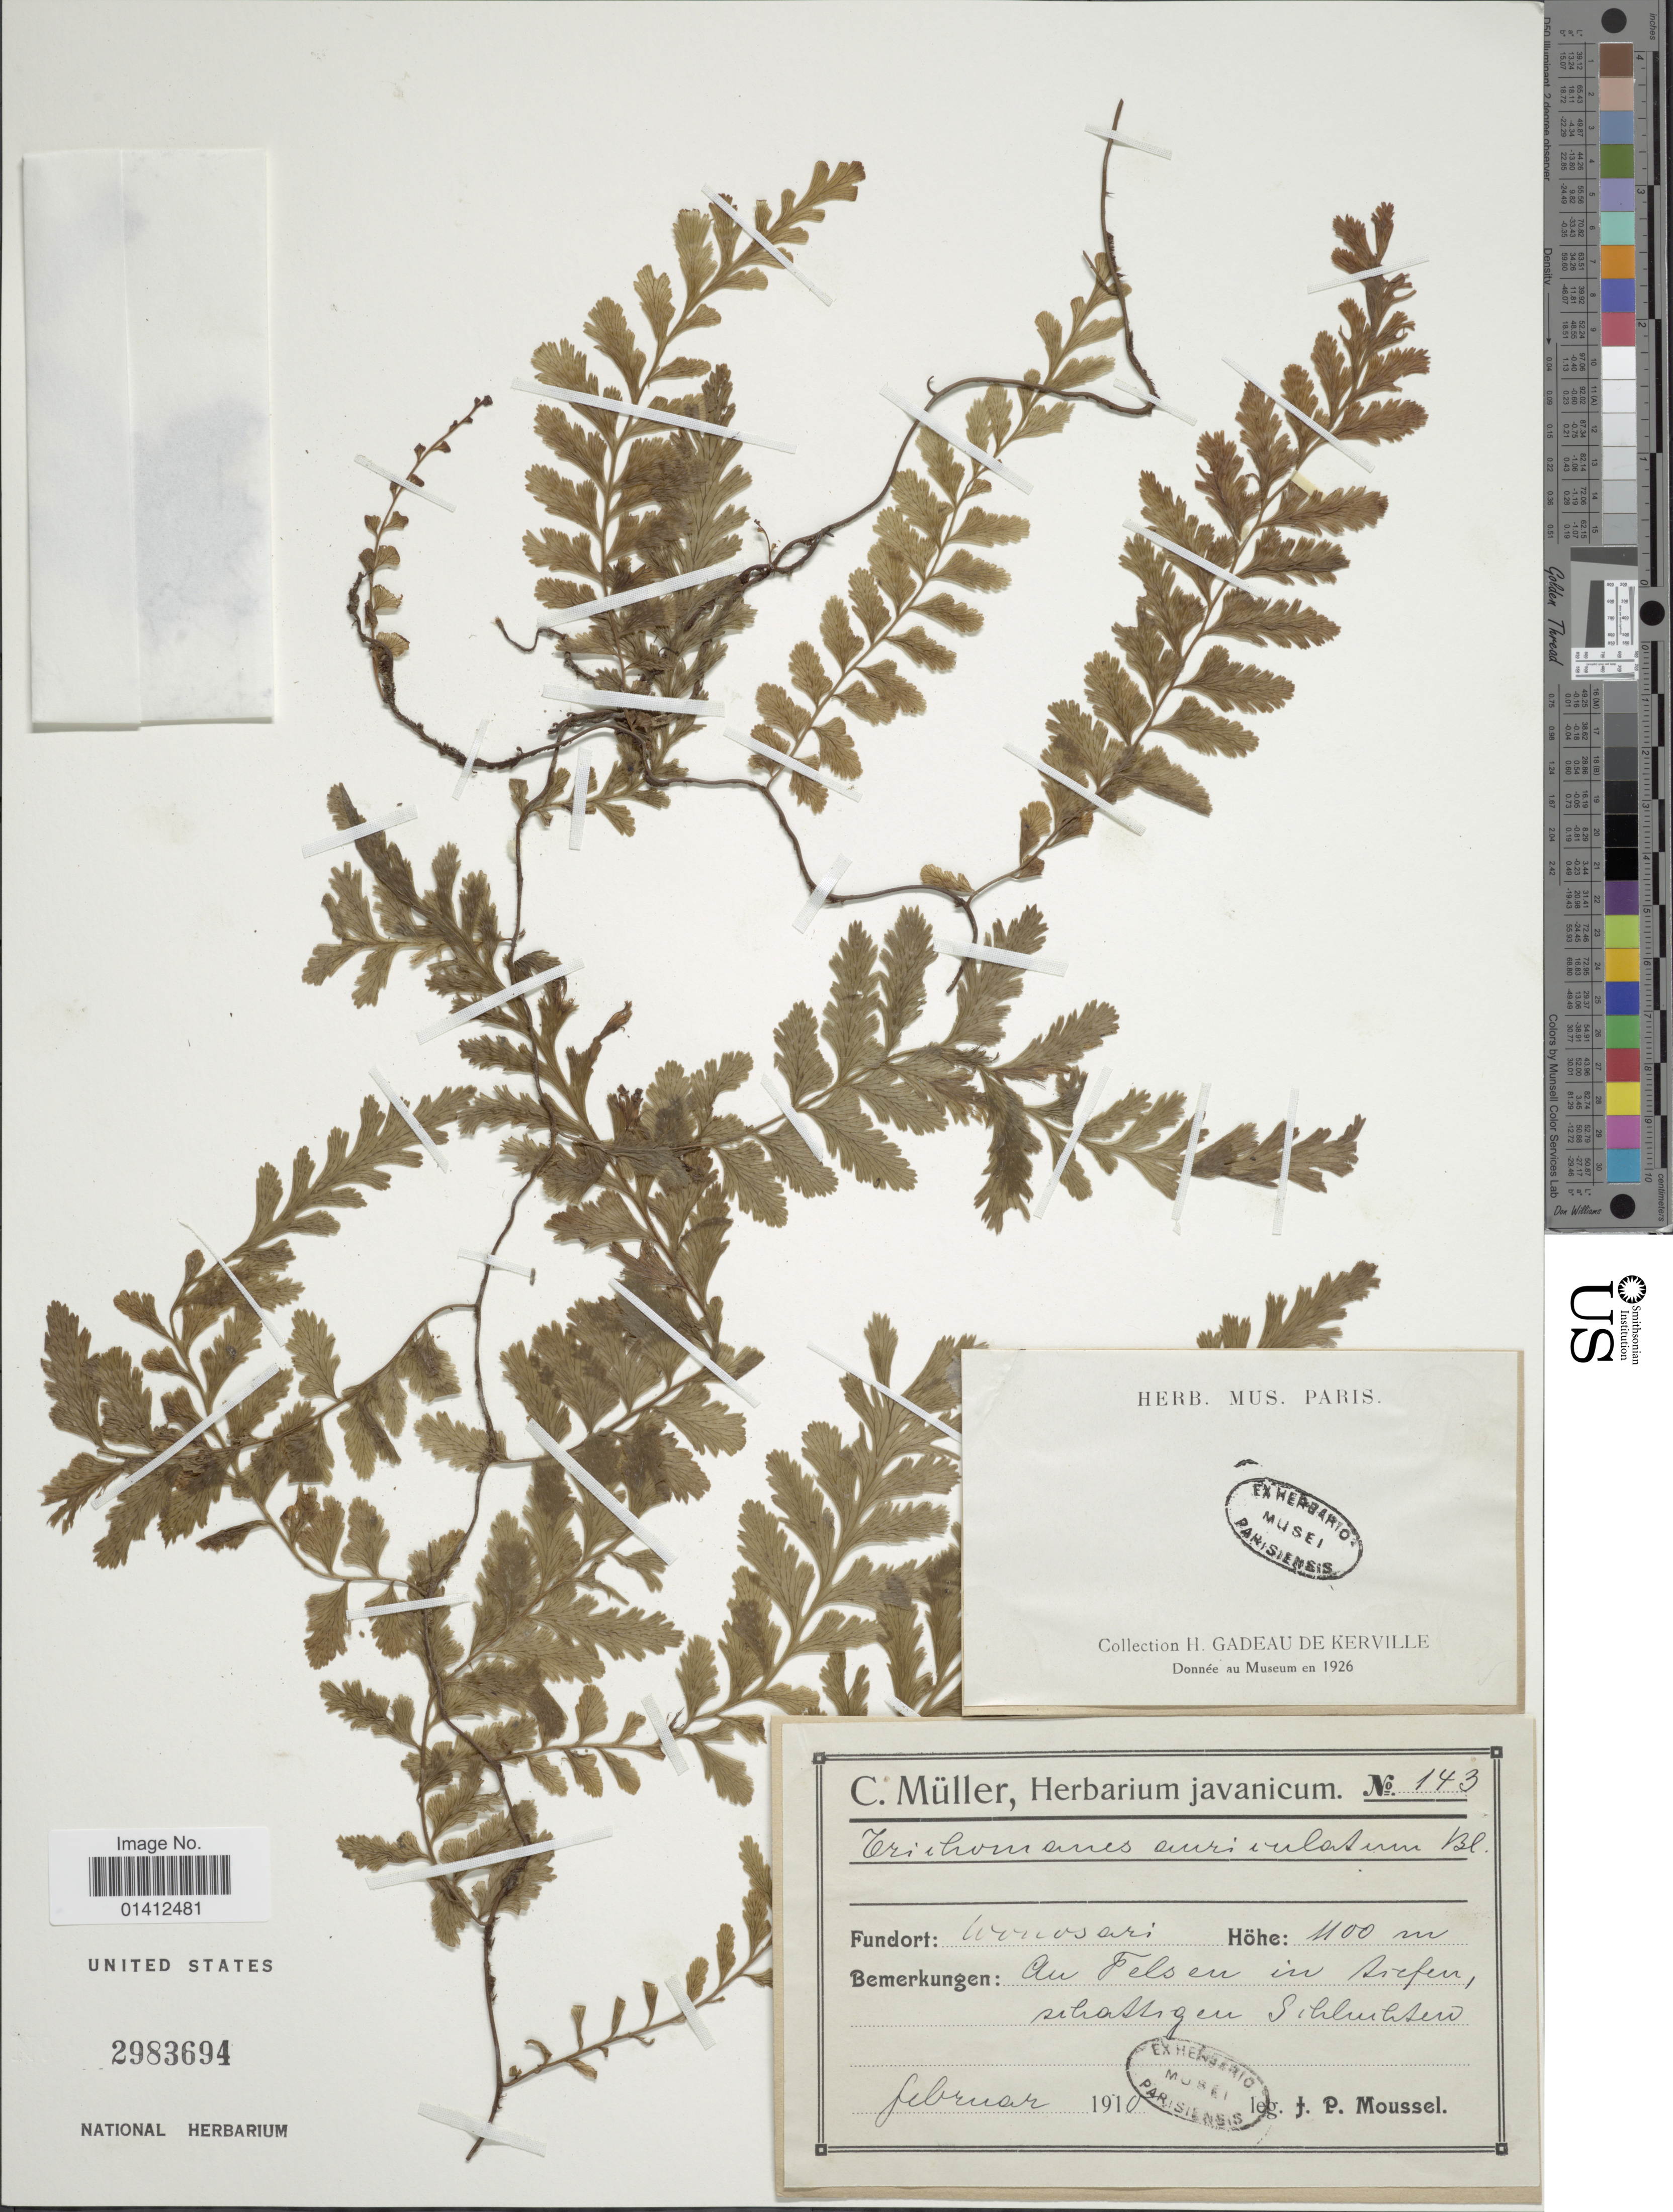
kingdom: Plantae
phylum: Tracheophyta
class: Polypodiopsida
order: Hymenophyllales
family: Hymenophyllaceae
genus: Vandenboschia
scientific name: Vandenboschia auriculata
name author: (Blume) Copel.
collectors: J. Mousset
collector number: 143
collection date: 1910-02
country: Indonesia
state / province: Java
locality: An felsen in Archen [illegible text]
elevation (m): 1100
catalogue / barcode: US 2983694